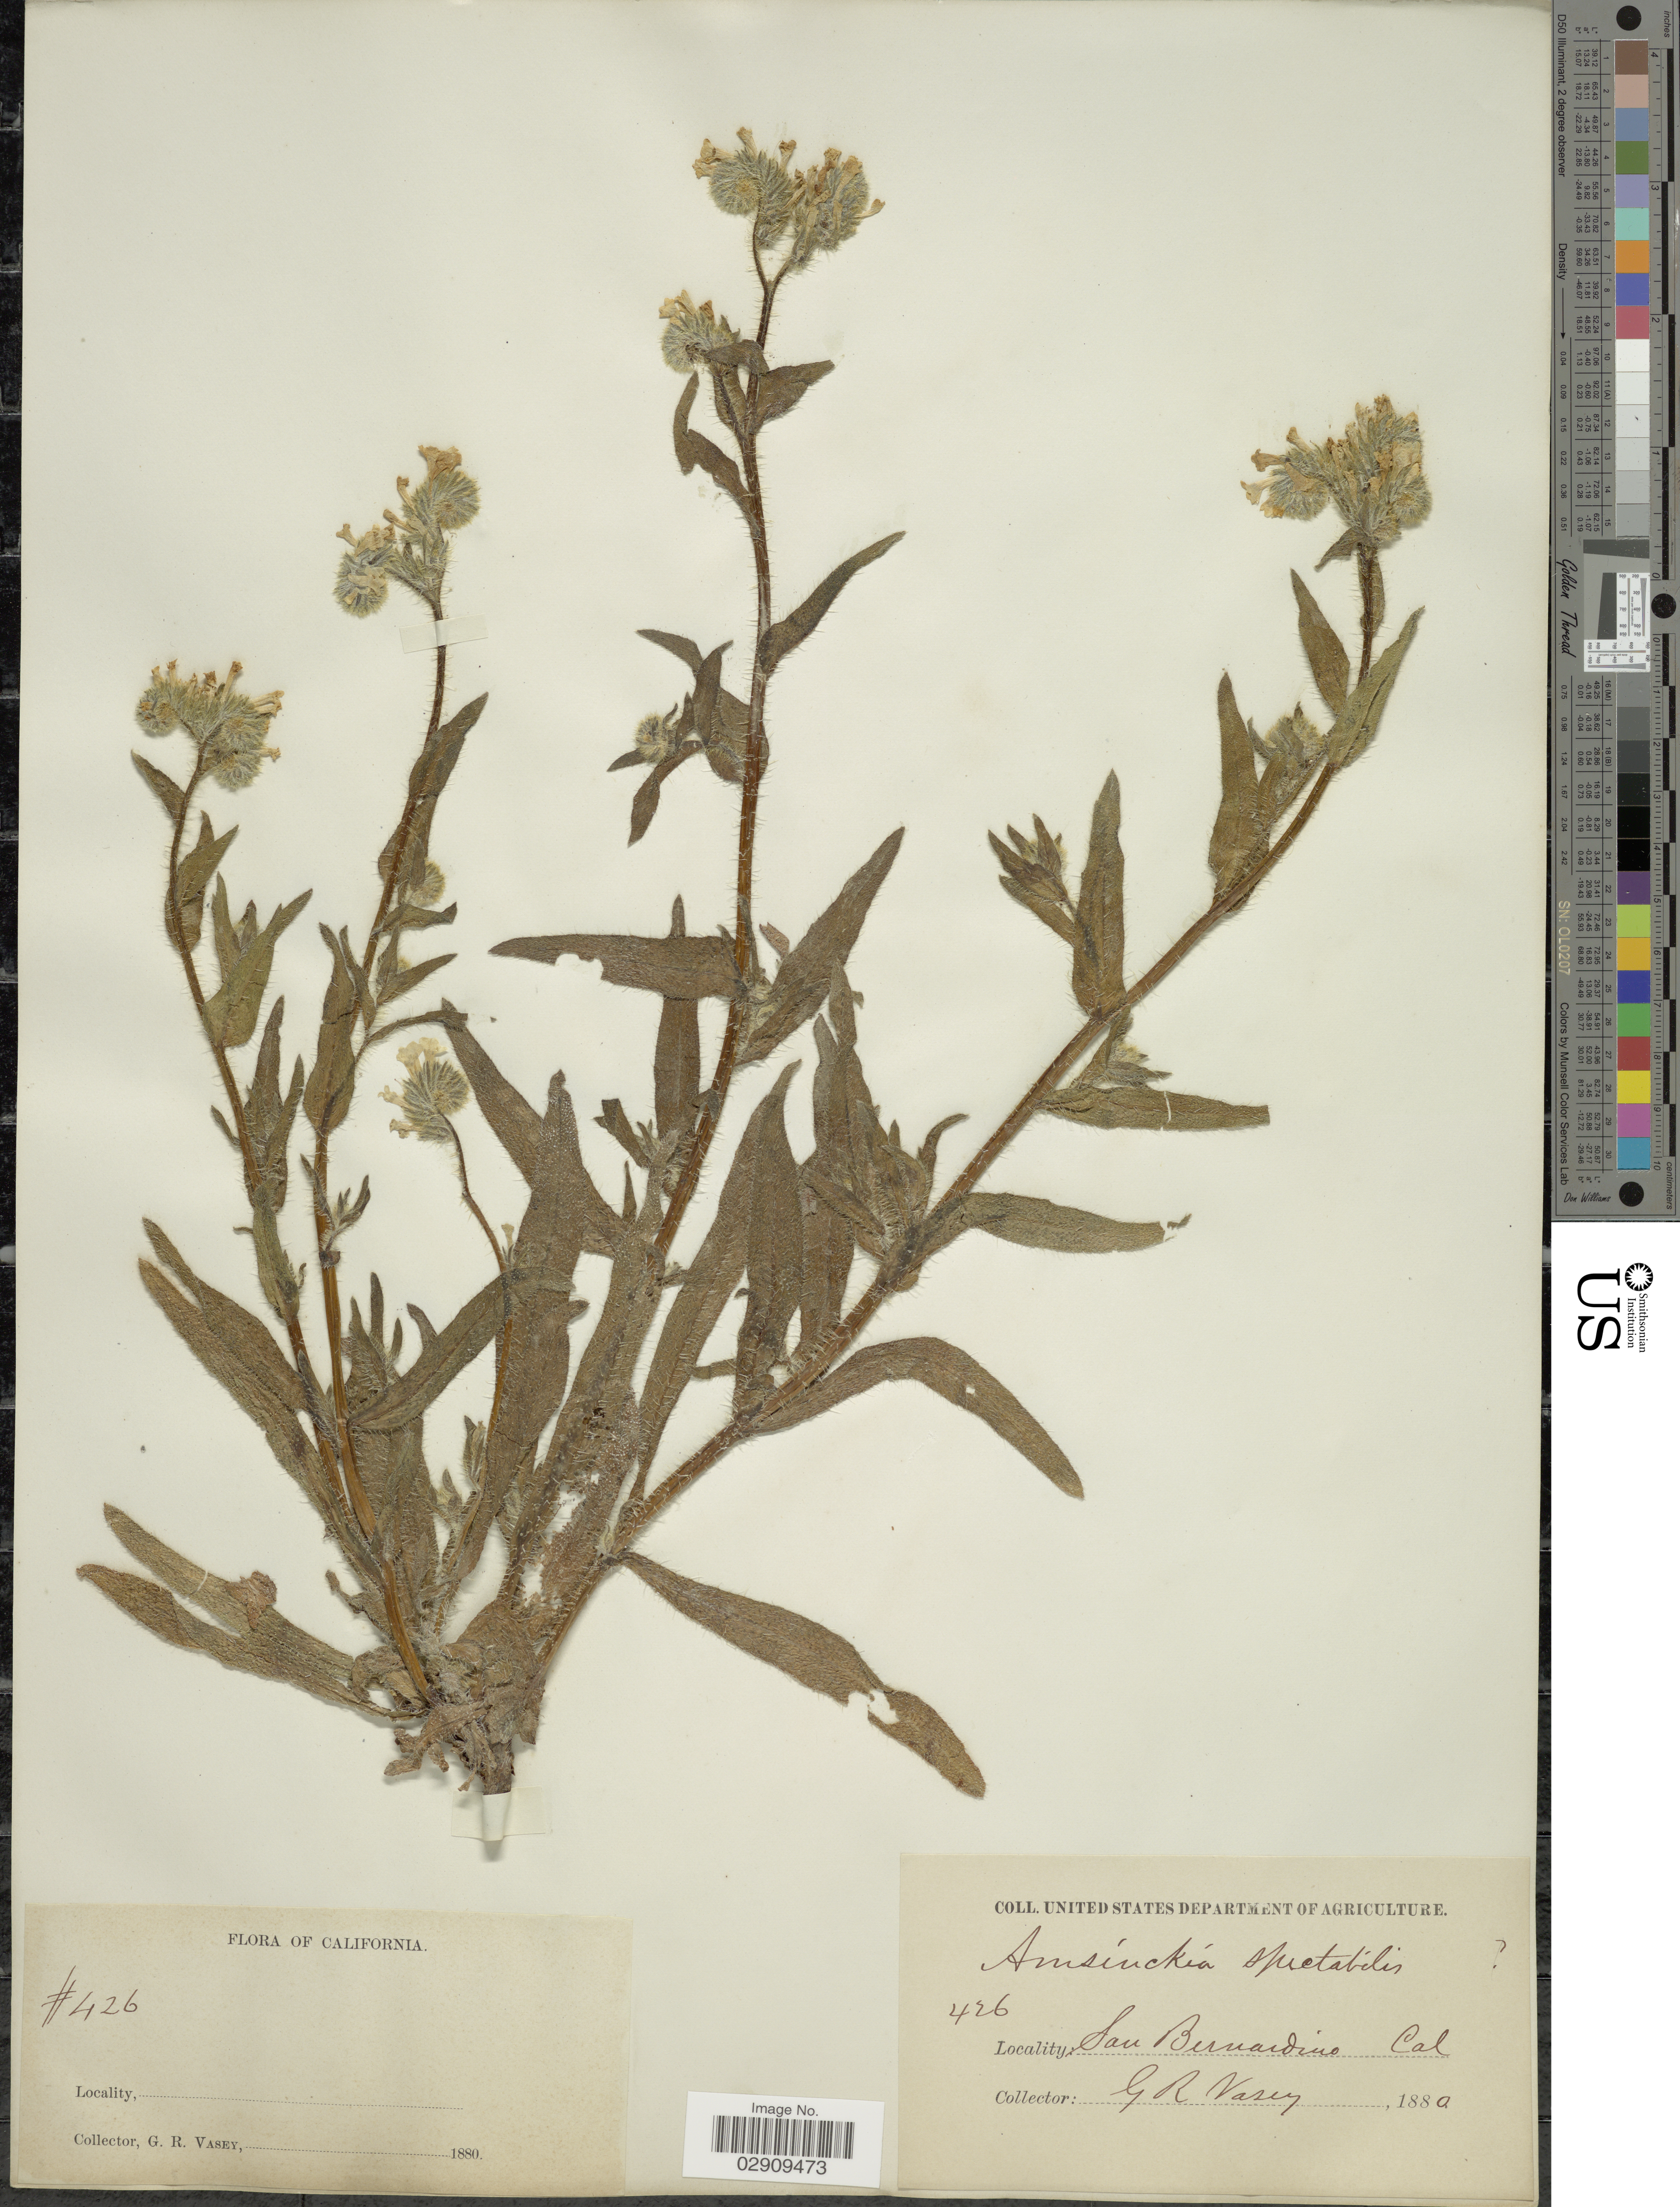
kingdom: Plantae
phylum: Tracheophyta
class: Magnoliopsida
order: Boraginales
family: Boraginaceae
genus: Amsinckia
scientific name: Amsinckia spectabilis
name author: Fisch. & C.A. Mey.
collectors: G. R. Vasey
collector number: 426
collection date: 1880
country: United States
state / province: California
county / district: San Bernardino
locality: San Bernardino.